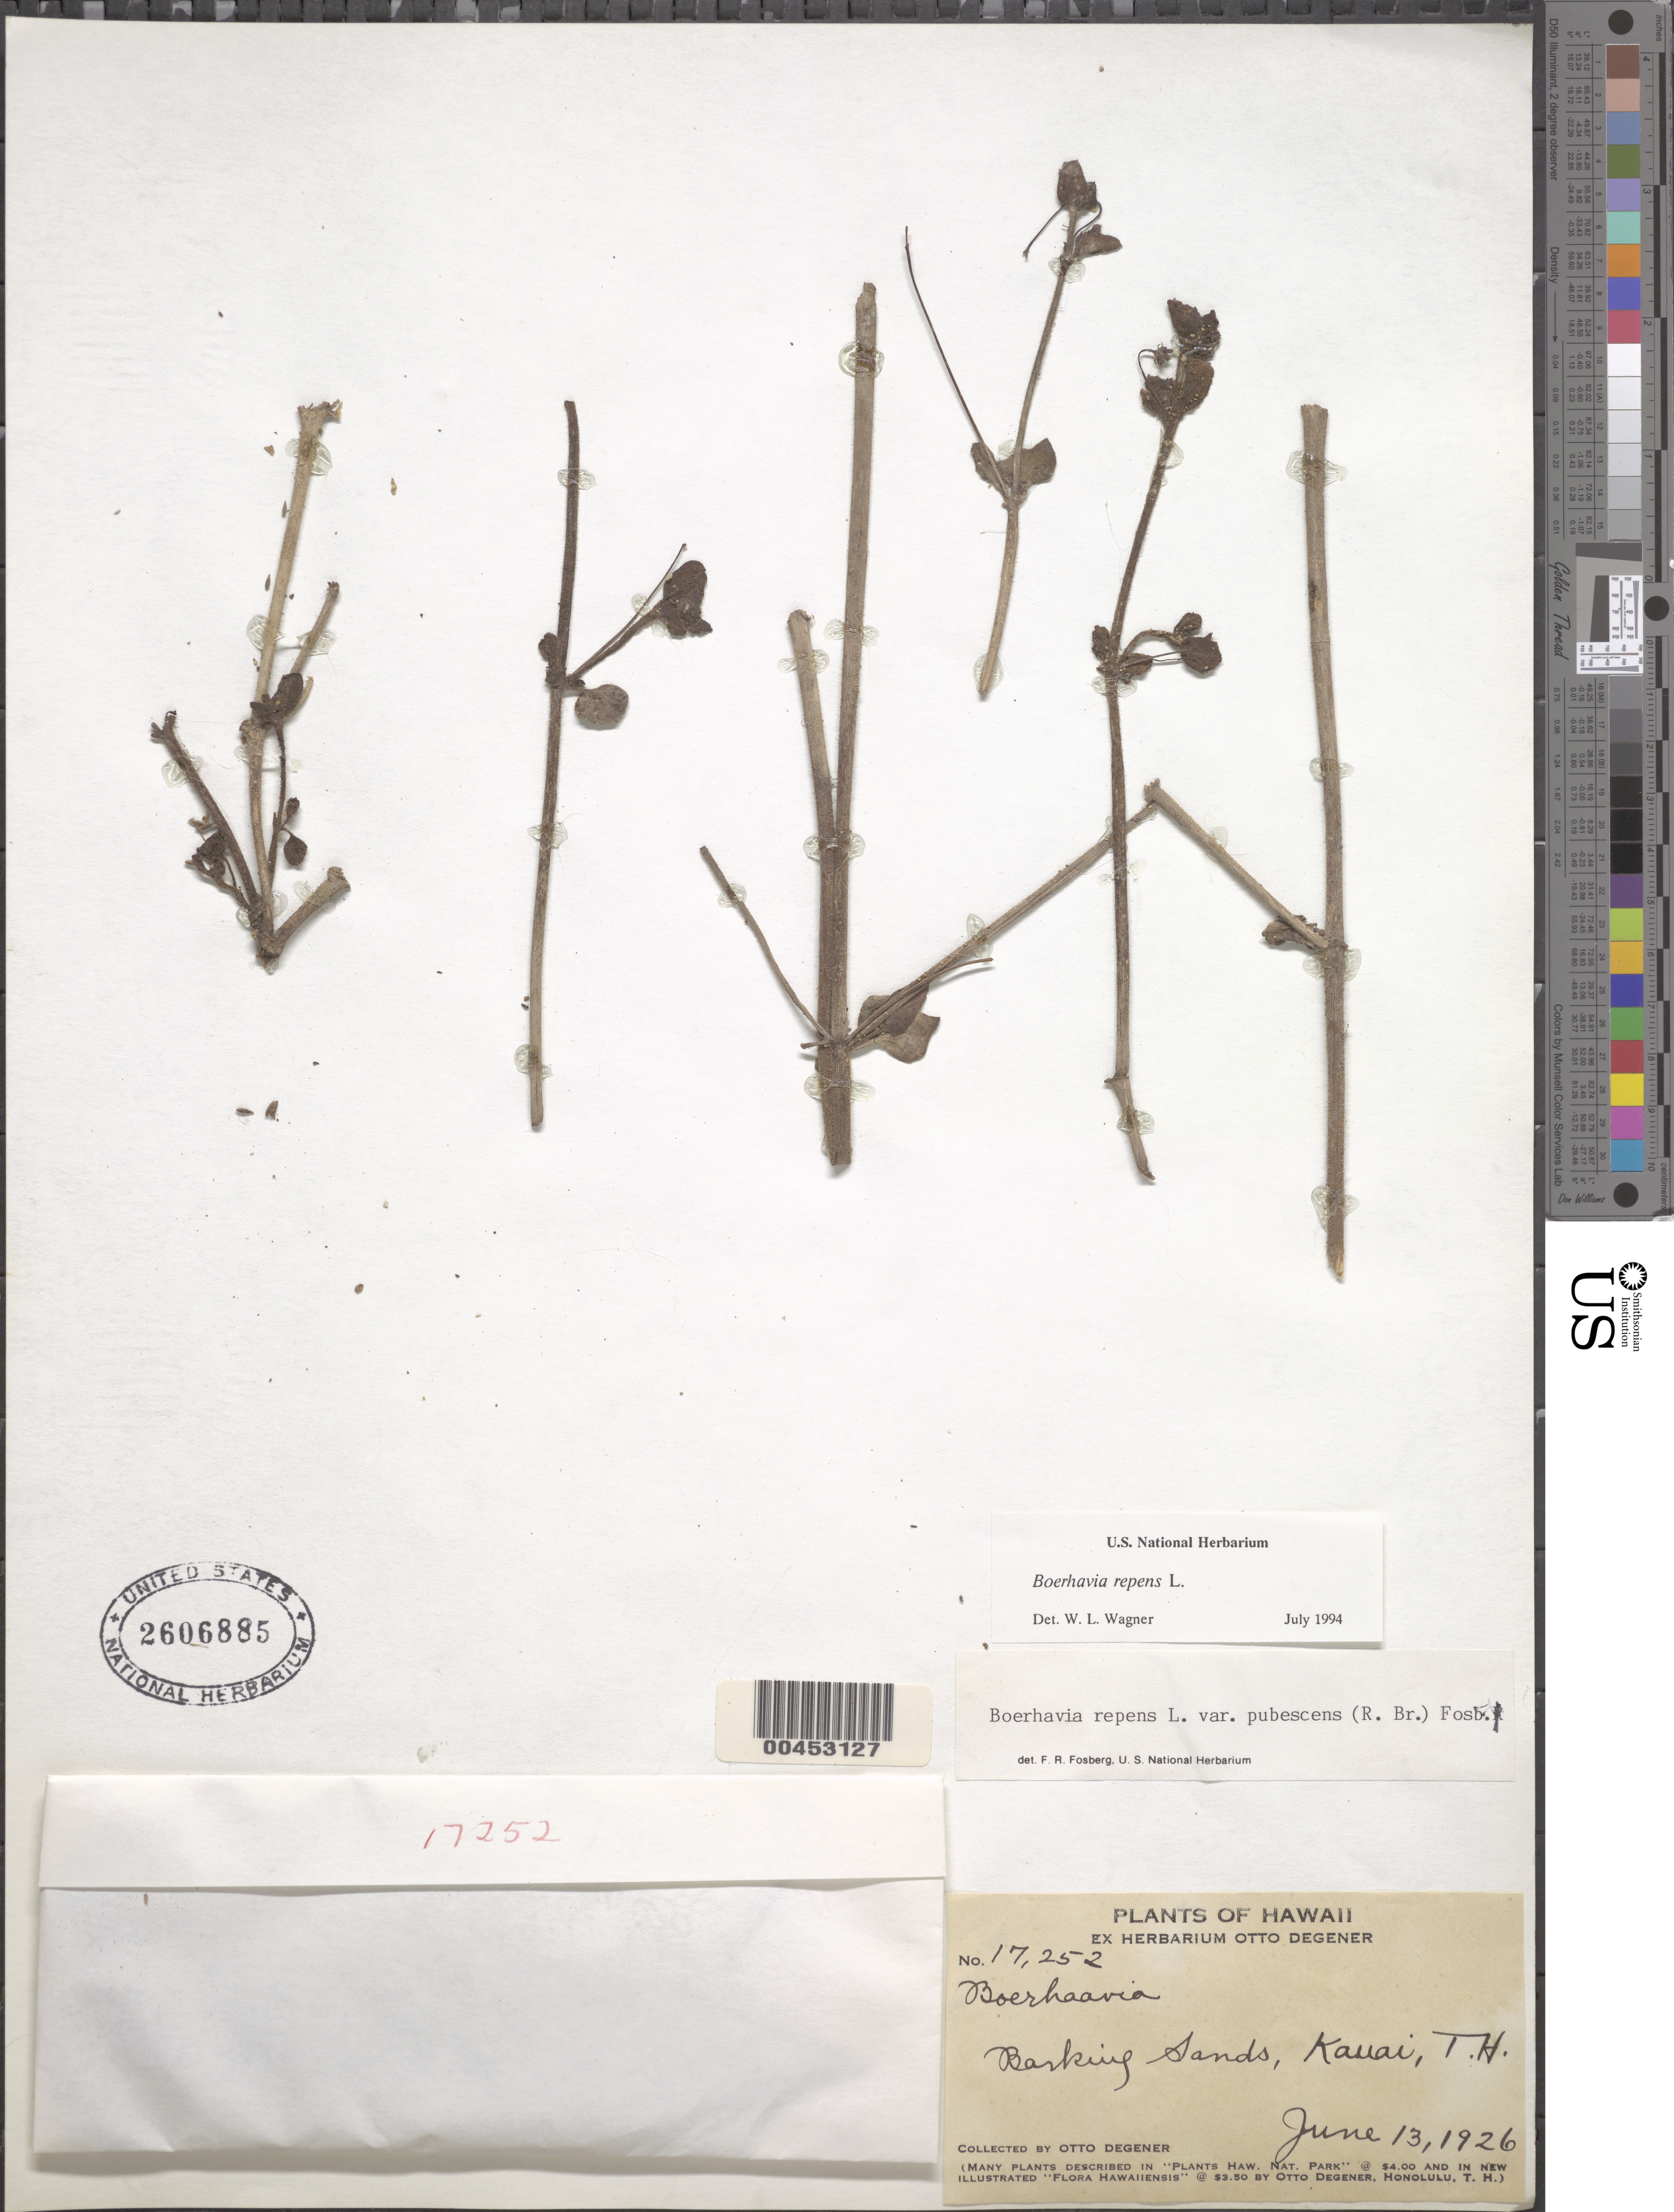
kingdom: Plantae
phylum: Tracheophyta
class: Magnoliopsida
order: Caryophyllales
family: Nyctaginaceae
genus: Boerhavia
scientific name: Boerhavia repens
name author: L.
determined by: Wagner, W. L., (BOT), Smithsonian Institution - National Museum of Natural History (UNITED STATES)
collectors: O. Degener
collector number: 17252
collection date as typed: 13 Jun 1926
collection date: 1926-06-13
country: United States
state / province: Hawaii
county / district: Kauai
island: Kaua'i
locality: Barking Sands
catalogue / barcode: US 2606885